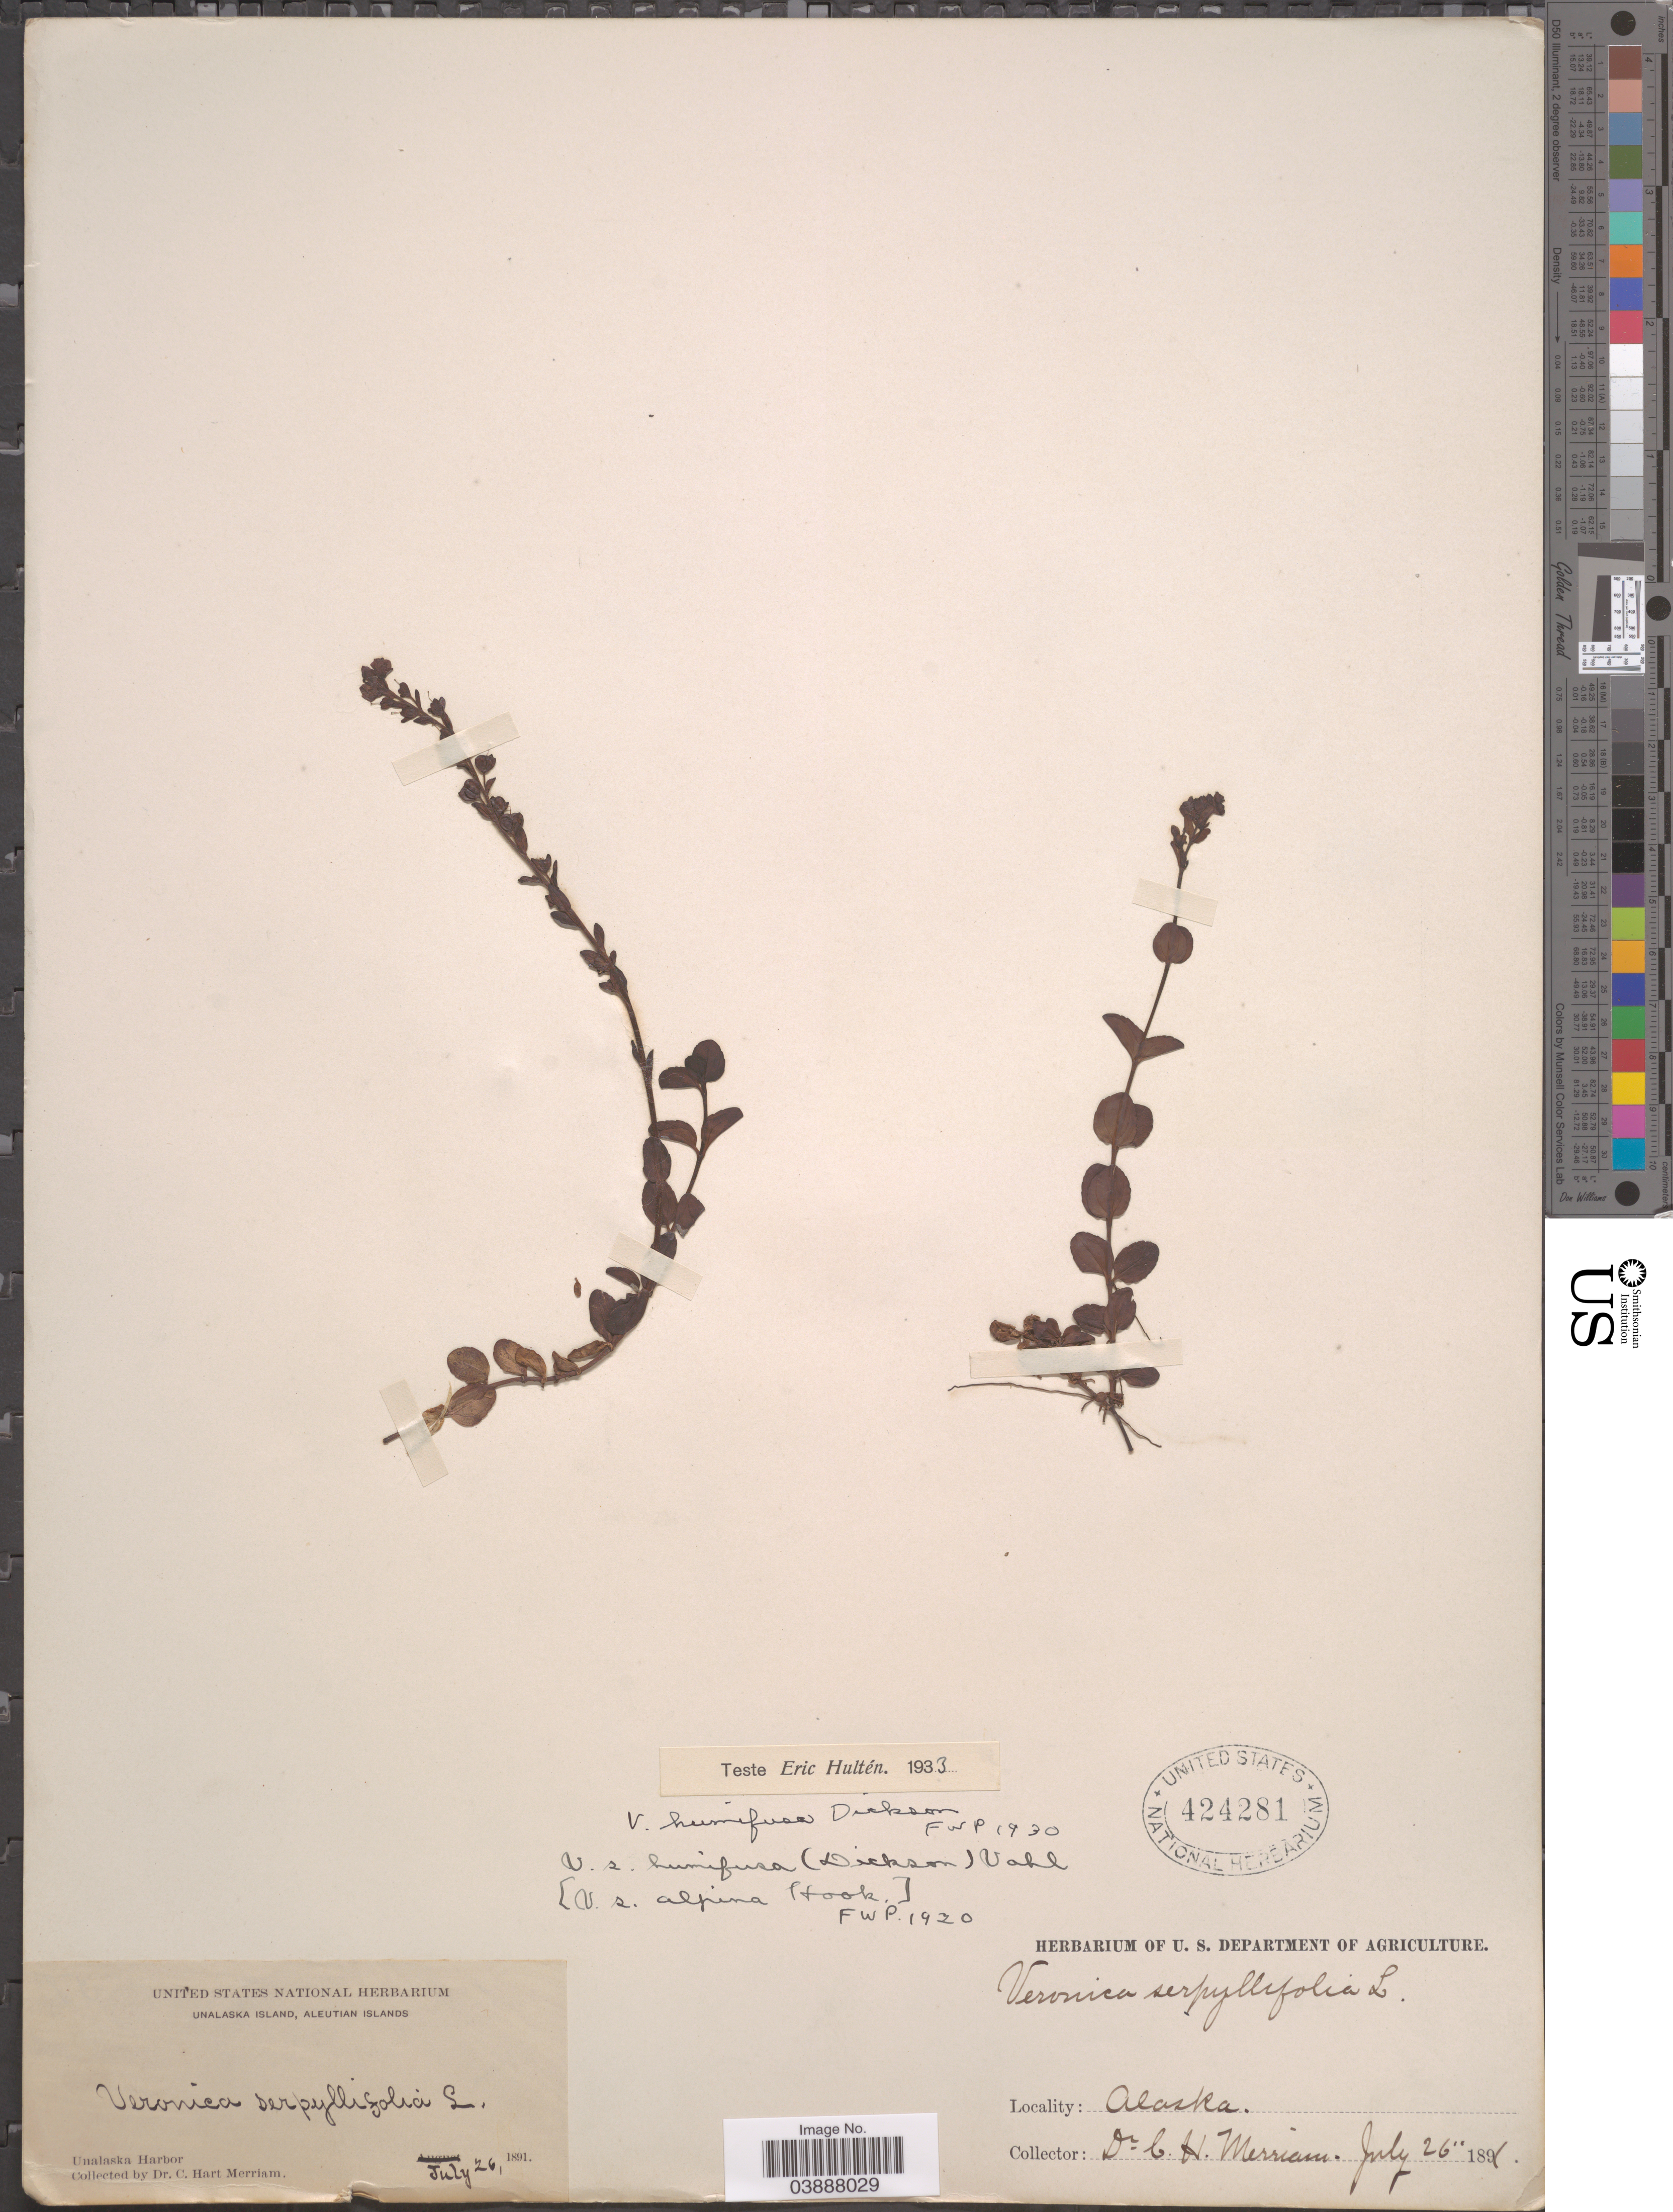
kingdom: Plantae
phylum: Tracheophyta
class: Magnoliopsida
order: Lamiales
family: Plantaginaceae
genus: Veronica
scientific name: Veronica serpyllifolia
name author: L.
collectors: C. Merriam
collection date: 1891-07-26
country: United States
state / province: Alaska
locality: Unalaska Island, Aleutian Islands. Unalaska Harbor.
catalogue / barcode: US 424281